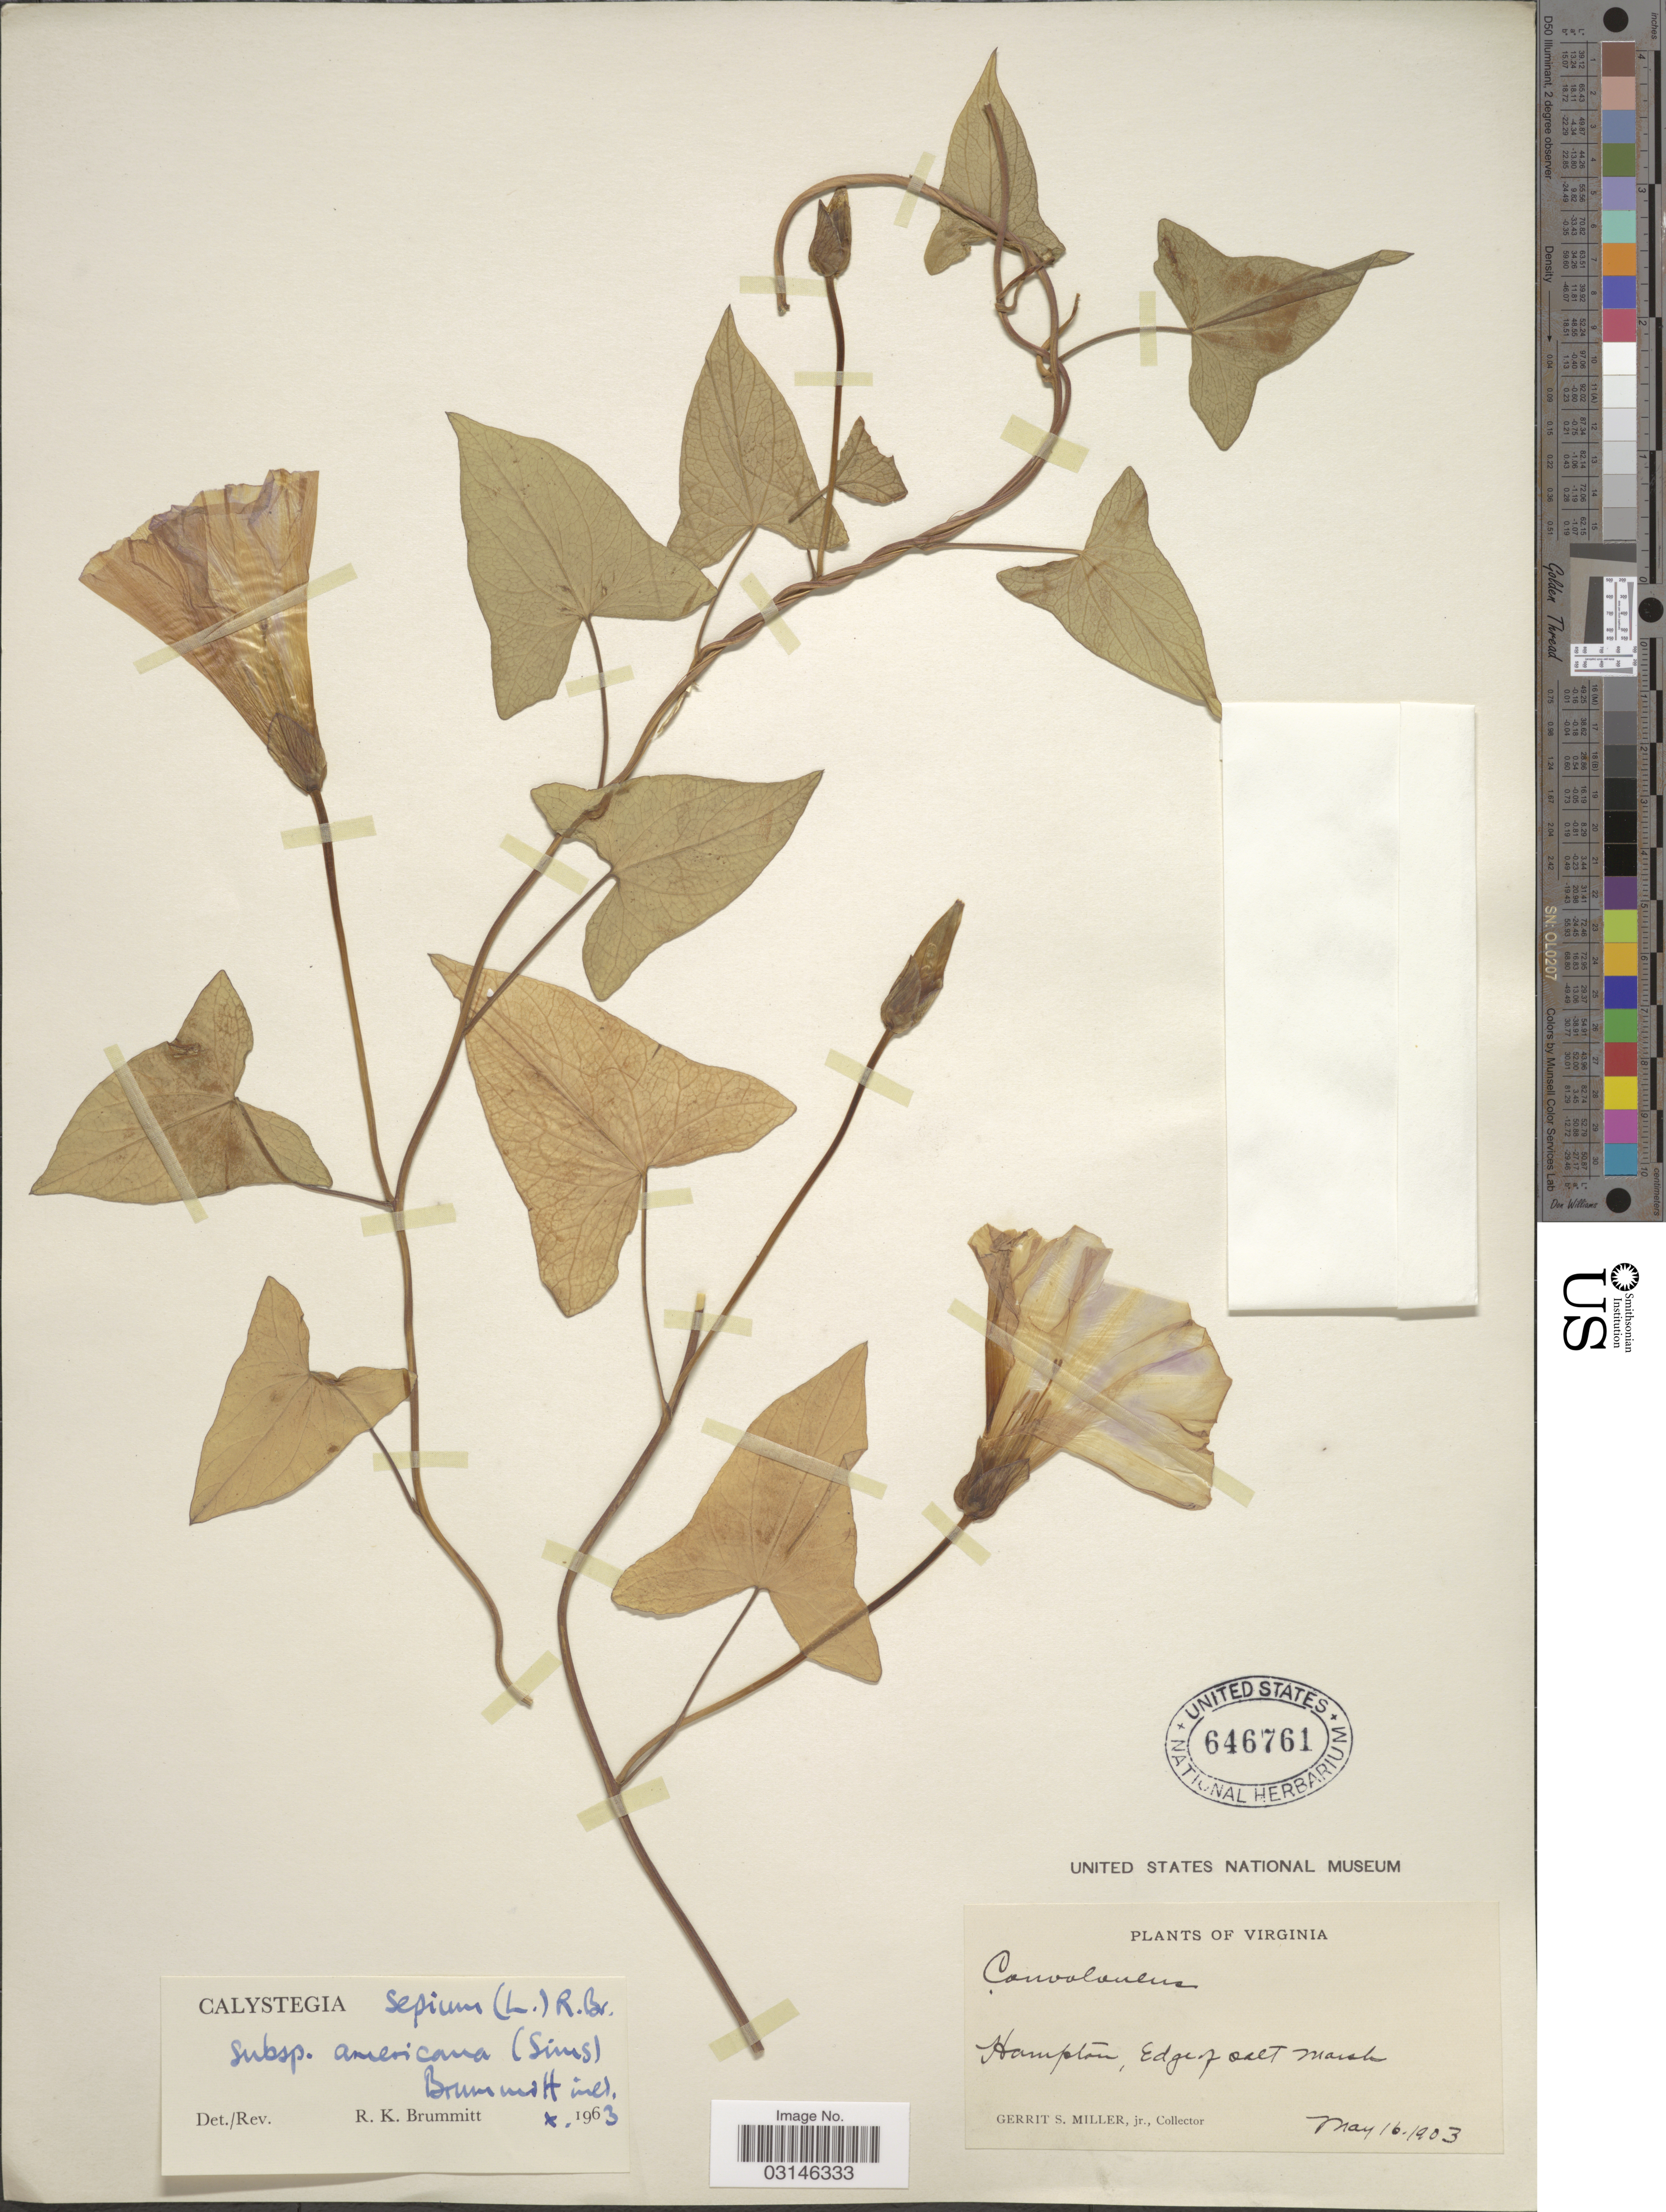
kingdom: Plantae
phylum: Tracheophyta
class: Magnoliopsida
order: Solanales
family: Convolvulaceae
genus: Calystegia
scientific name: Calystegia sepium subsp. americana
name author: (Sims) Brummitt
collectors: G. S. Miller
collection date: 1903-05-16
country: United States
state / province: Virginia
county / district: City of Hampton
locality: Hampton, Edge of salt marsh.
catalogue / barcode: US 646761